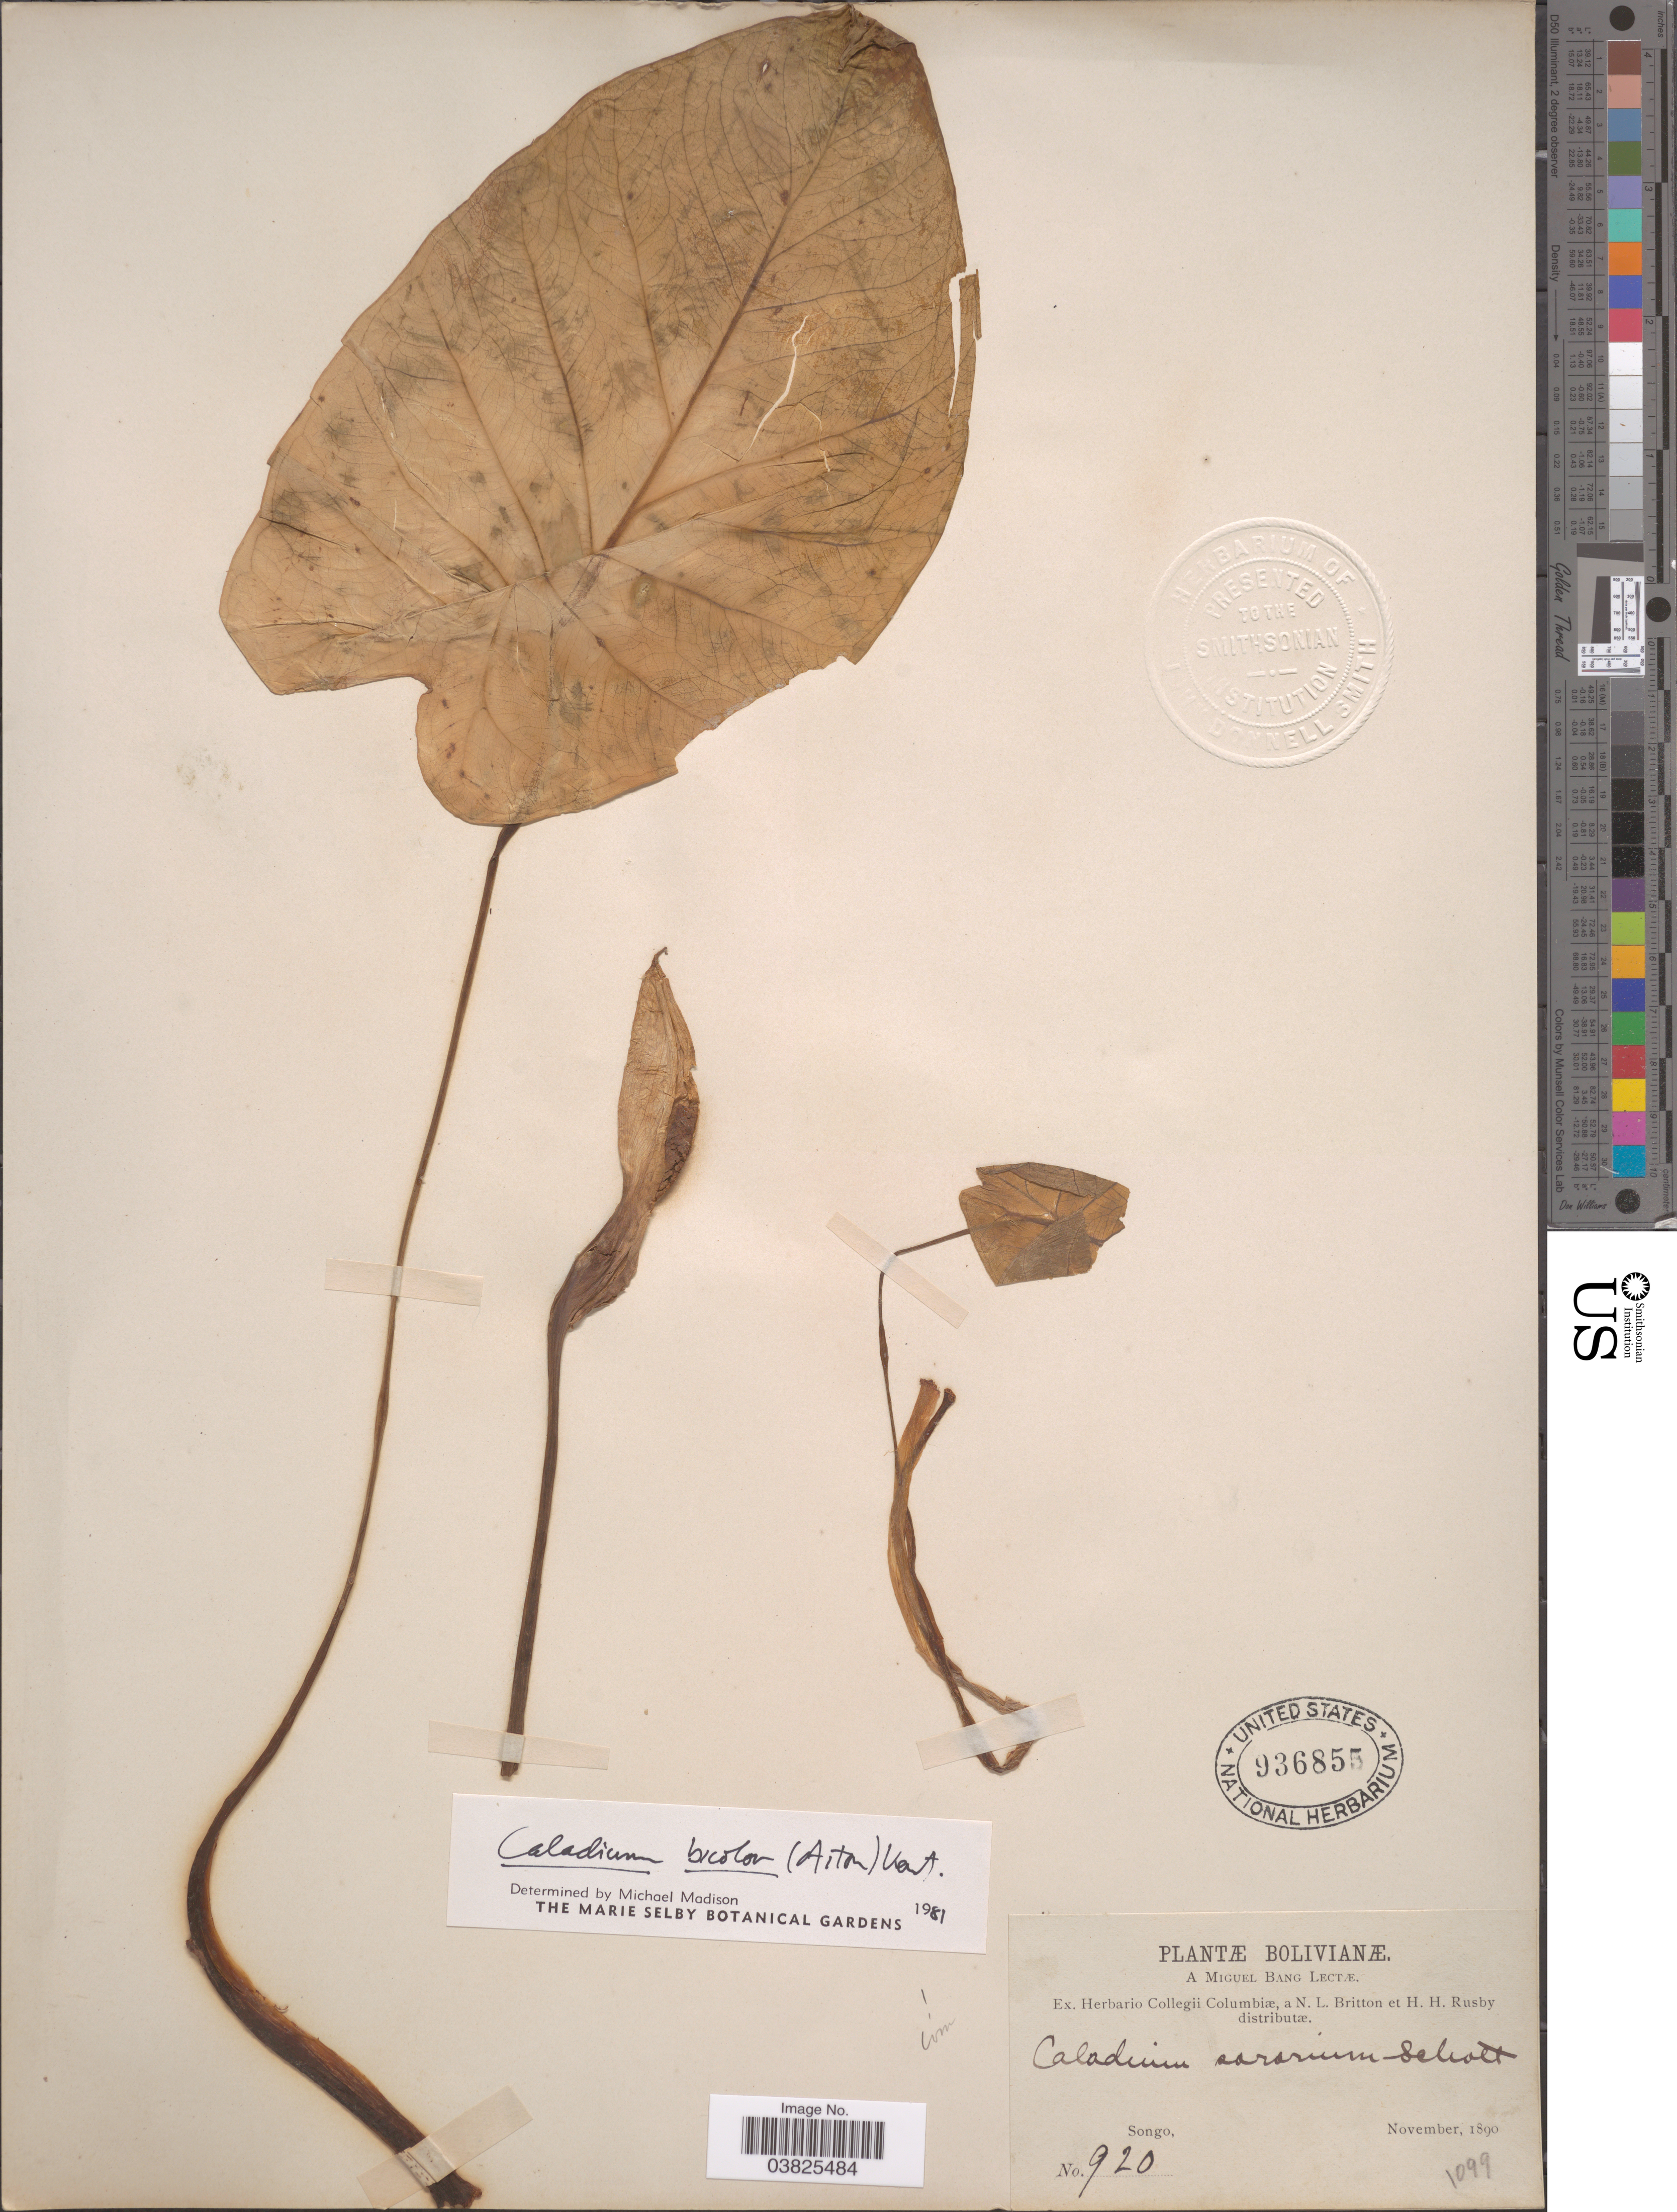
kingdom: Plantae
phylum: Tracheophyta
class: Liliopsida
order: Alismatales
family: Araceae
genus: Caladium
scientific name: Caladium bicolor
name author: (Aiton) Vent.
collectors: M. Bang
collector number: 920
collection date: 1890-11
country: Bolivia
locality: Songo.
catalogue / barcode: US 936855